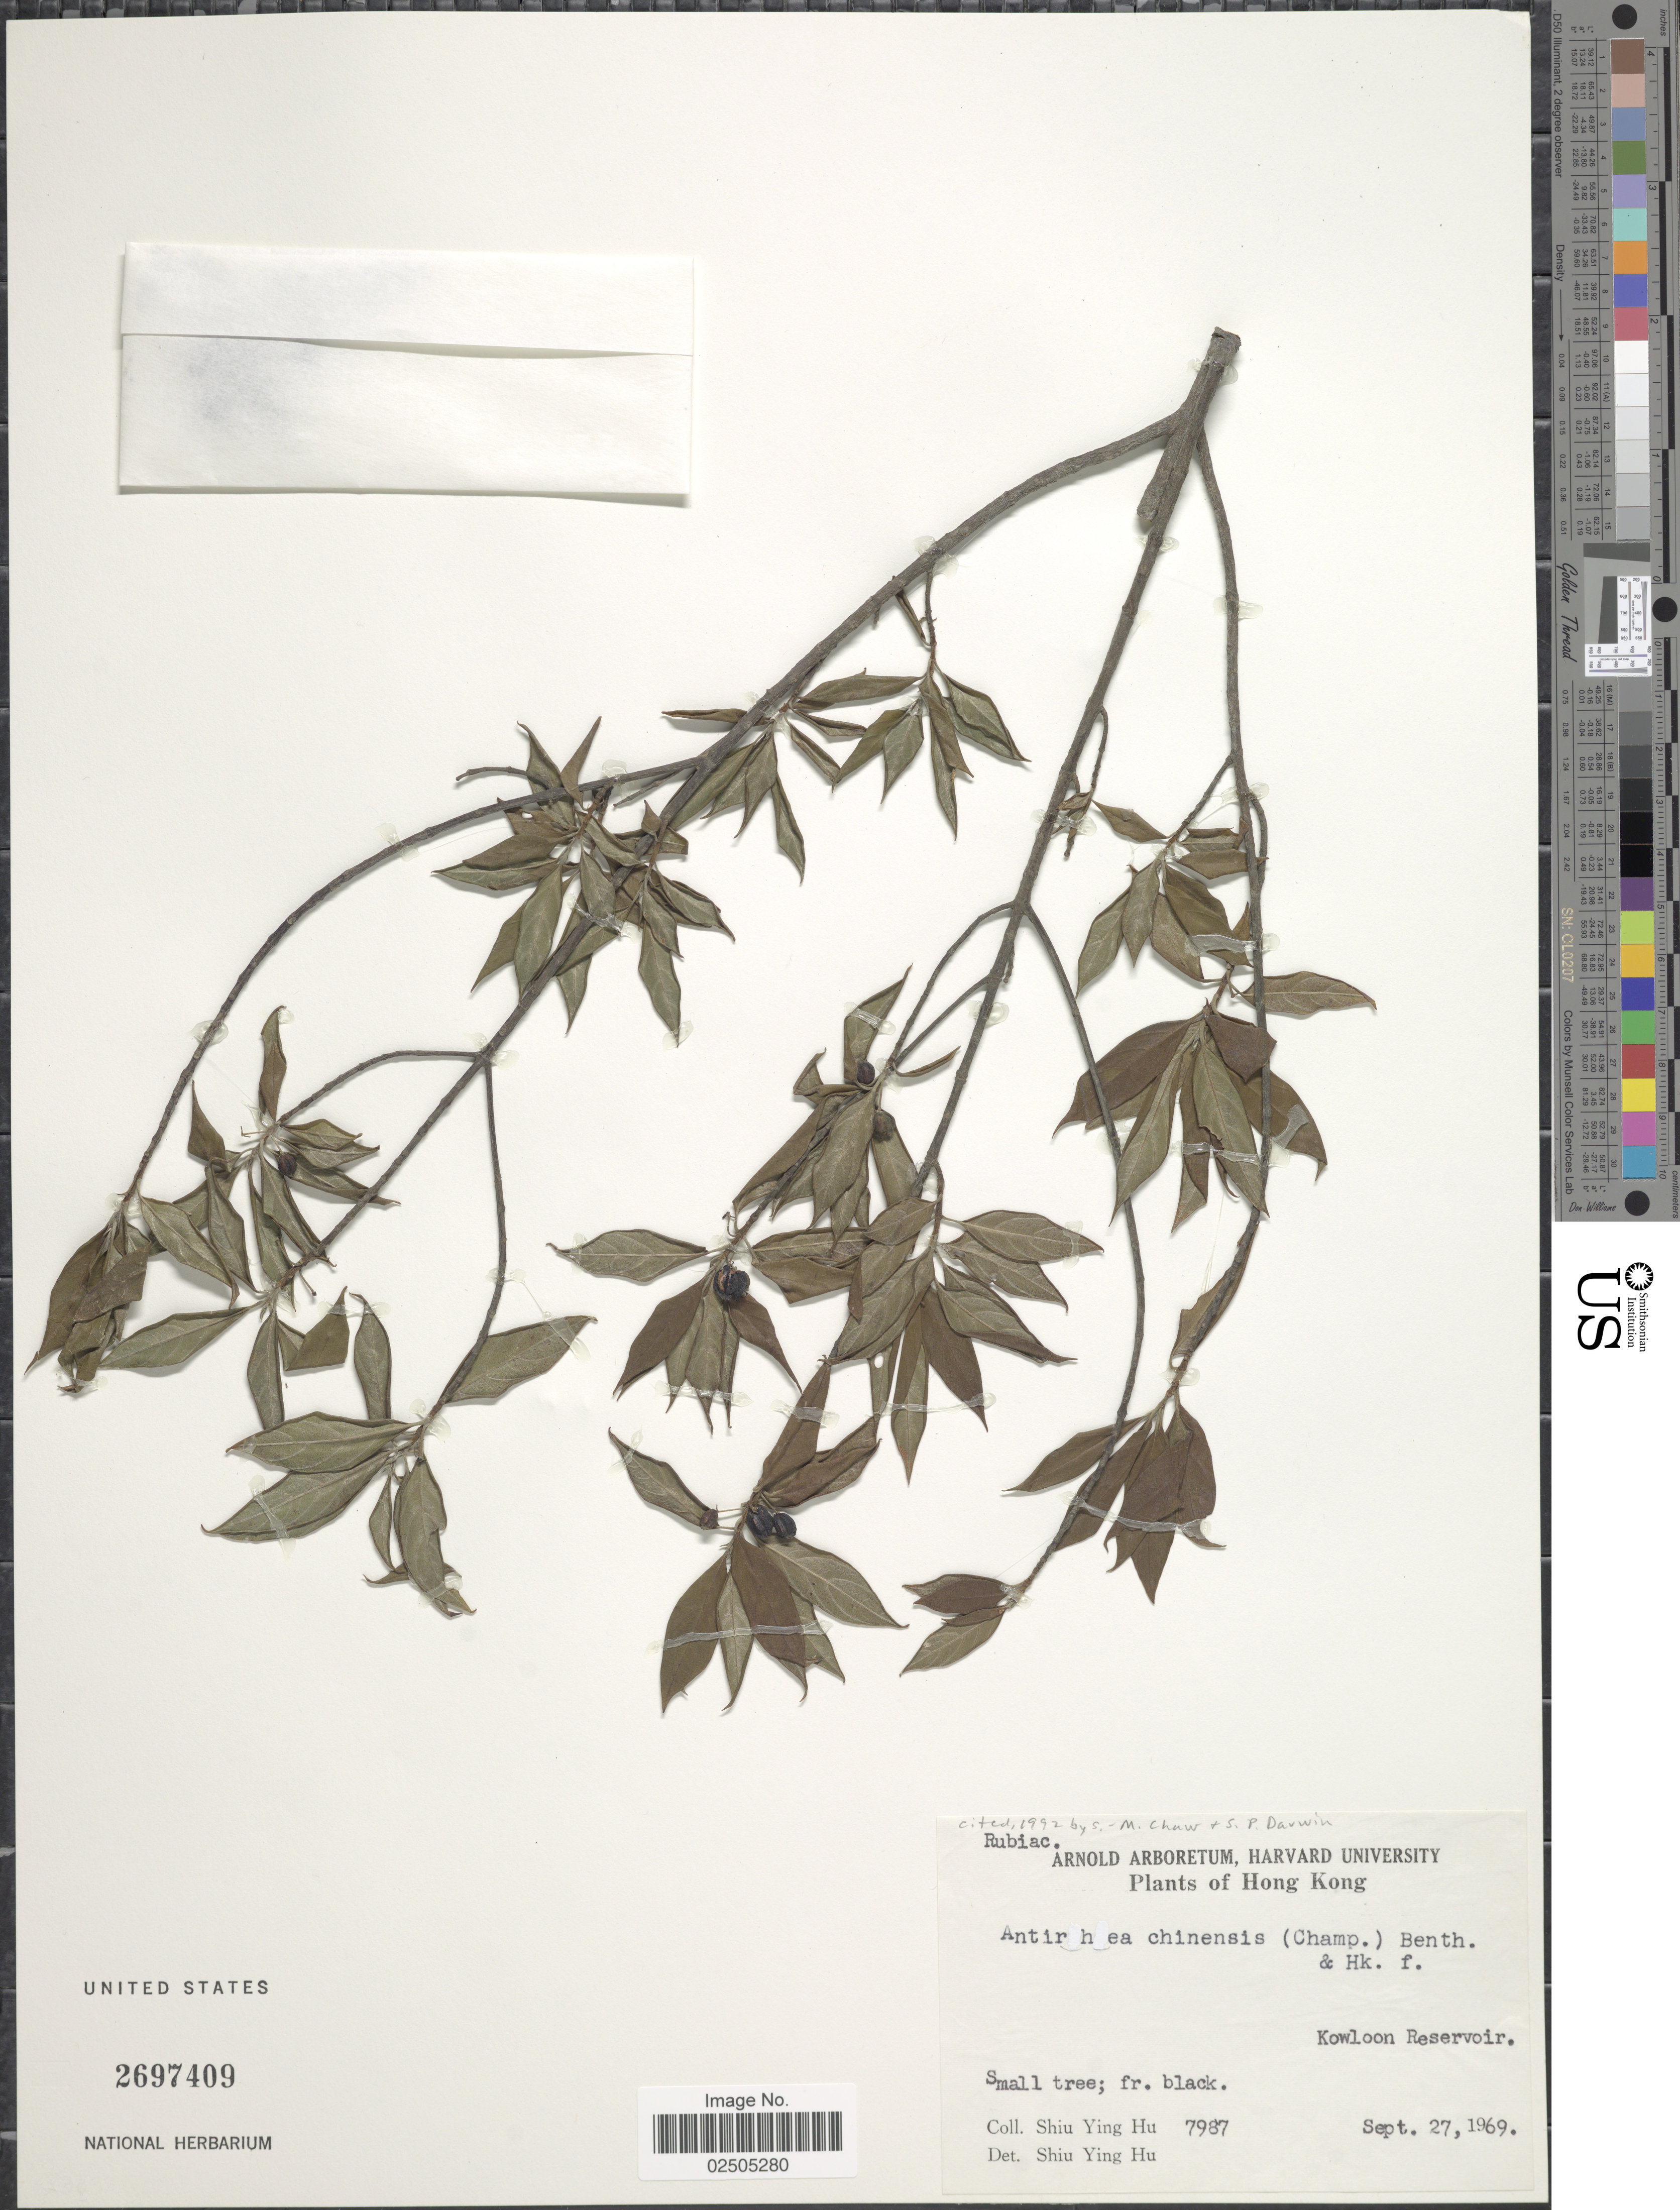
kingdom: Plantae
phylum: Tracheophyta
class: Magnoliopsida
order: Gentianales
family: Rubiaceae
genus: Antirhea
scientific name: Antirhea chinensis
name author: (Champ. ex Benth.) Benth. & Hook. f. ex F.B. Forbes & Hemsl.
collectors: S. Y. Hu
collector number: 7987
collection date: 1969-09-27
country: China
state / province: Hong Kong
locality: Kowloon Reservoir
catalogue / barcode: US 2697409